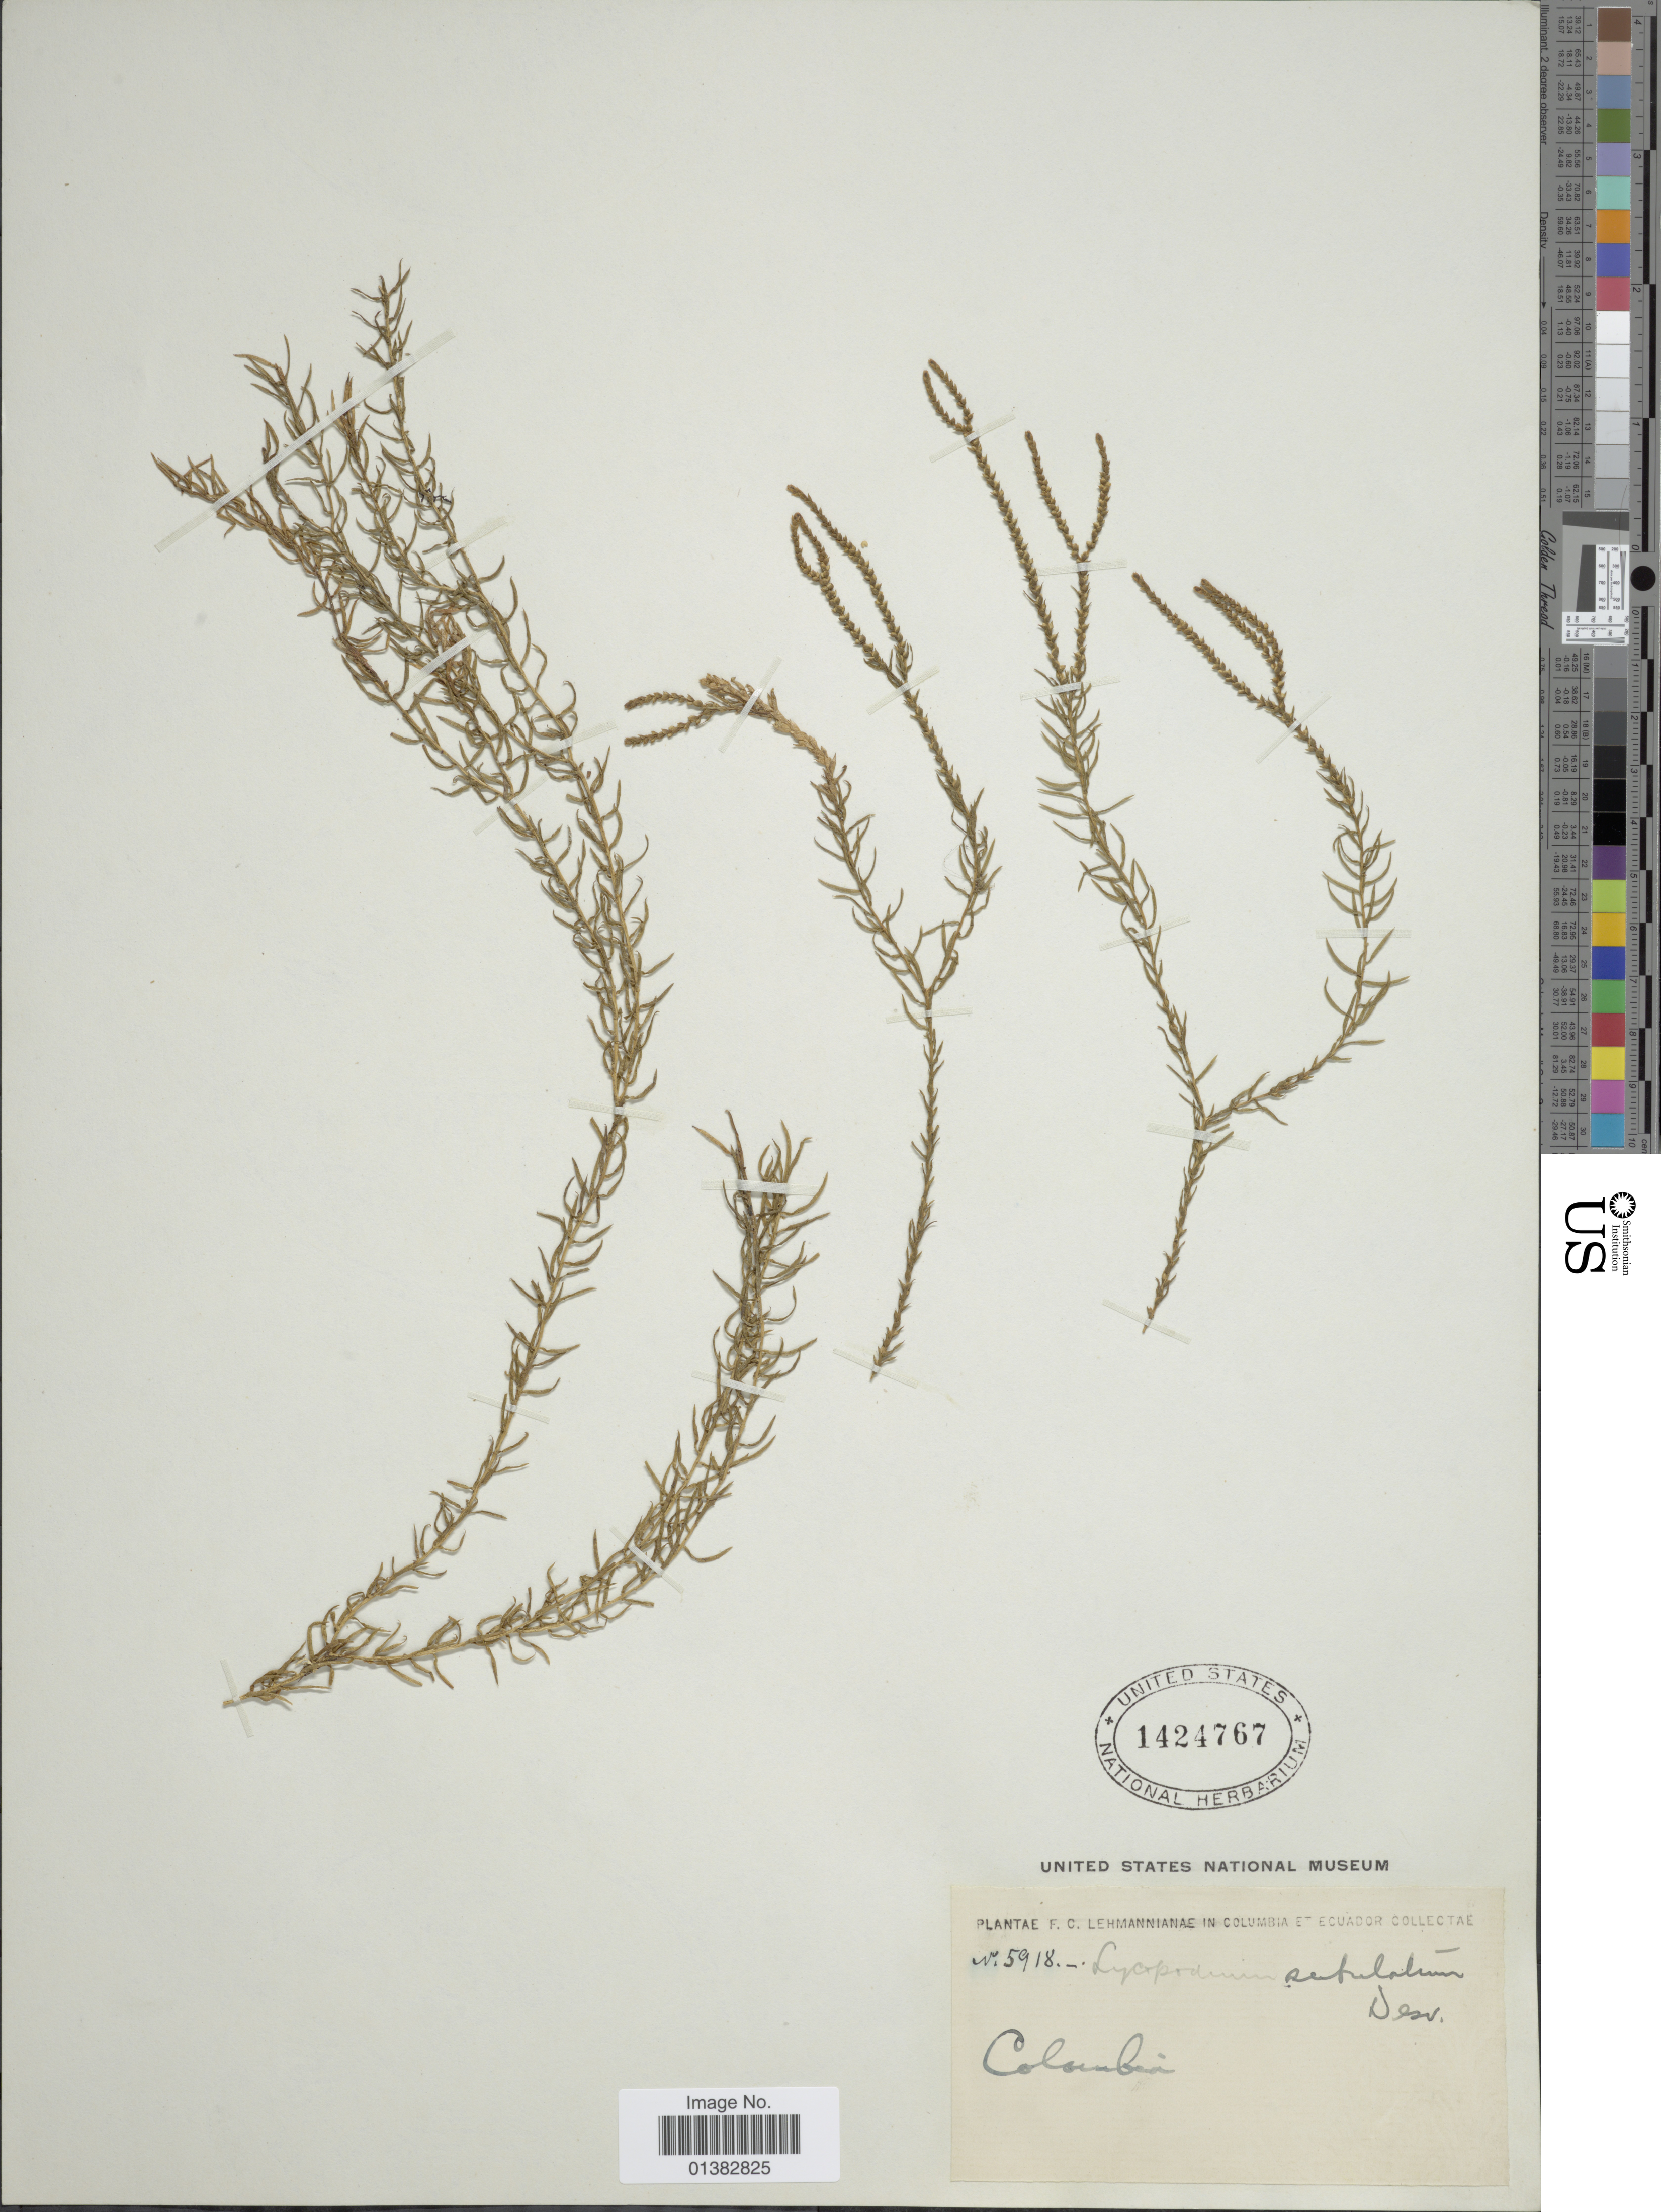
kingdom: Plantae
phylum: Tracheophyta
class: Lycopodiopsida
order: Lycopodiales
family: Lycopodiaceae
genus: Phlegmariurus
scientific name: Phlegmariurus subulatus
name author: (Desv. ex Poir.) B. Øllg.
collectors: F. C. Lehmann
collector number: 5918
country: Colombia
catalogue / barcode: US 1424767